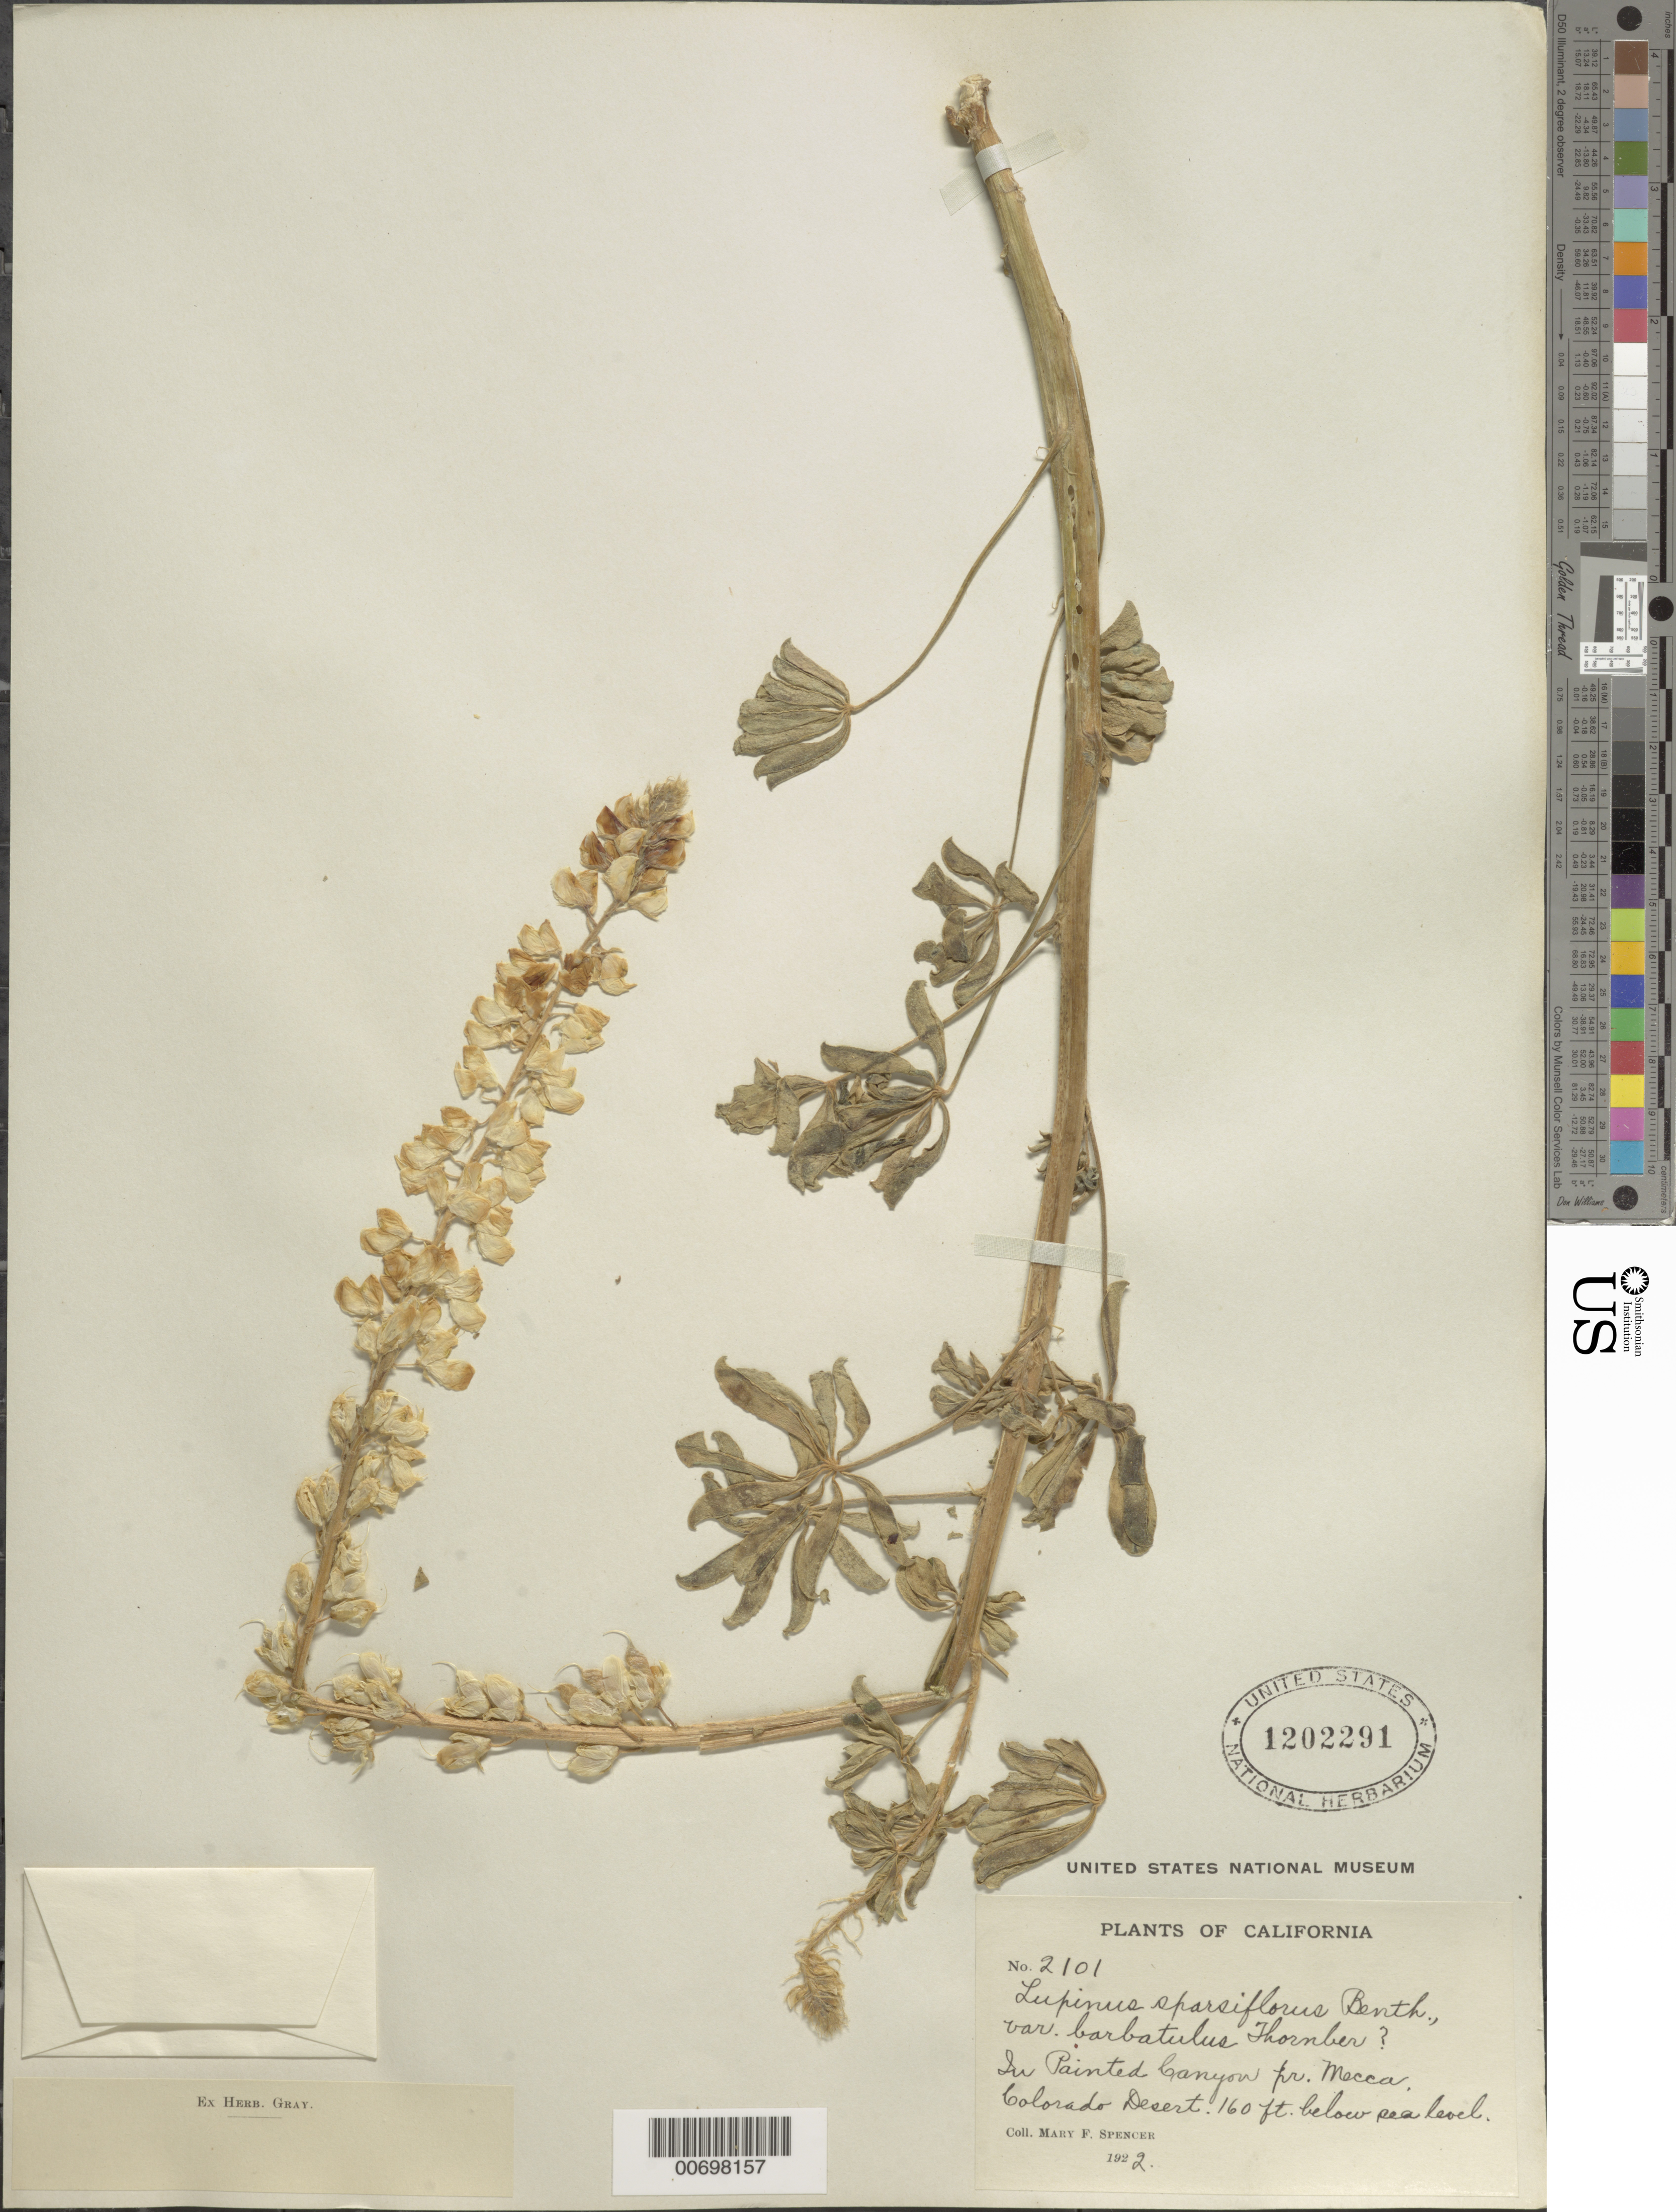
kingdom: Plantae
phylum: Tracheophyta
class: Magnoliopsida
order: Fabales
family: Fabaceae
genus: Lupinus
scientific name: Lupinus arizonicus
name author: (S. Watson) S. Watson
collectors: M. Spencer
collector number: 2101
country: United States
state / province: California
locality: In Painted Canyon pr. Mecca, Colorado Desert.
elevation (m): -49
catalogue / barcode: US 1202291